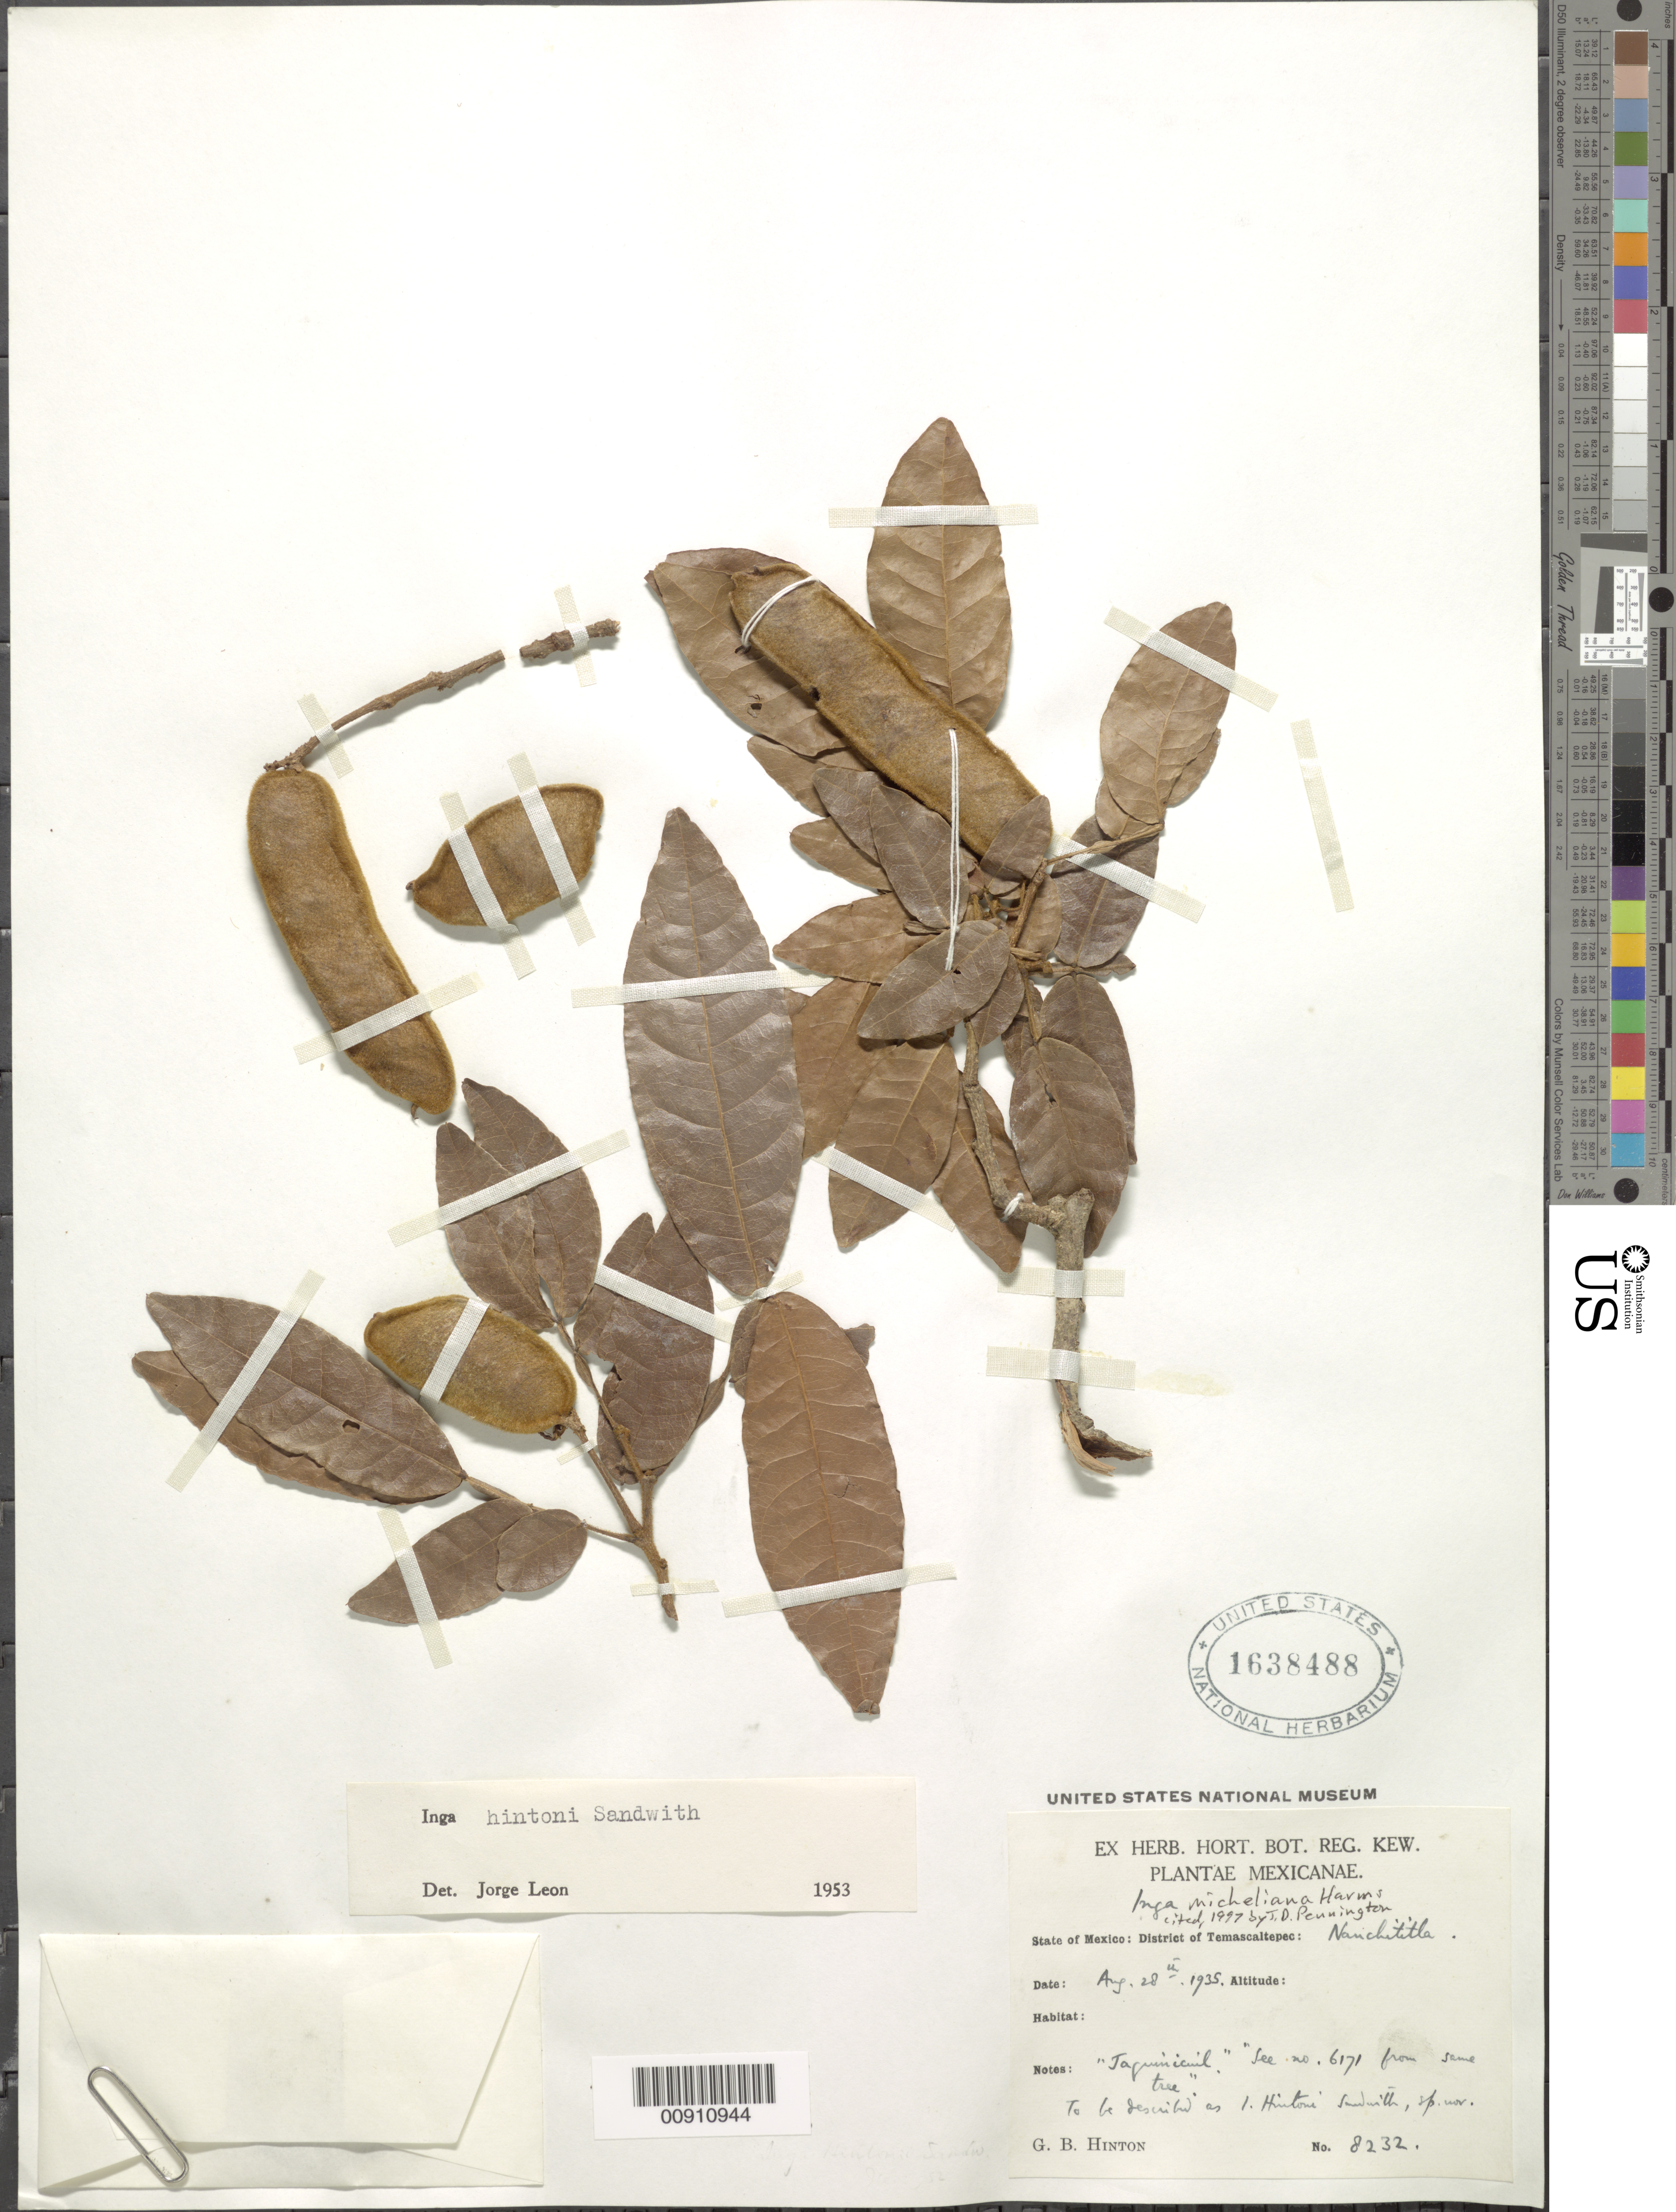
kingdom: Plantae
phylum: Tracheophyta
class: Magnoliopsida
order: Fabales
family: Fabaceae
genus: Inga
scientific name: Inga micheliana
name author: Harms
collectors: G. B. Hinton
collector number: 8232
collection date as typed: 28 Aug 1935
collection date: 1935-08-28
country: Mexico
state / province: México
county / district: Temascaltepec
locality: State of Mexico: District of Temascaltepec: Nanchititla.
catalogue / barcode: US 1638488